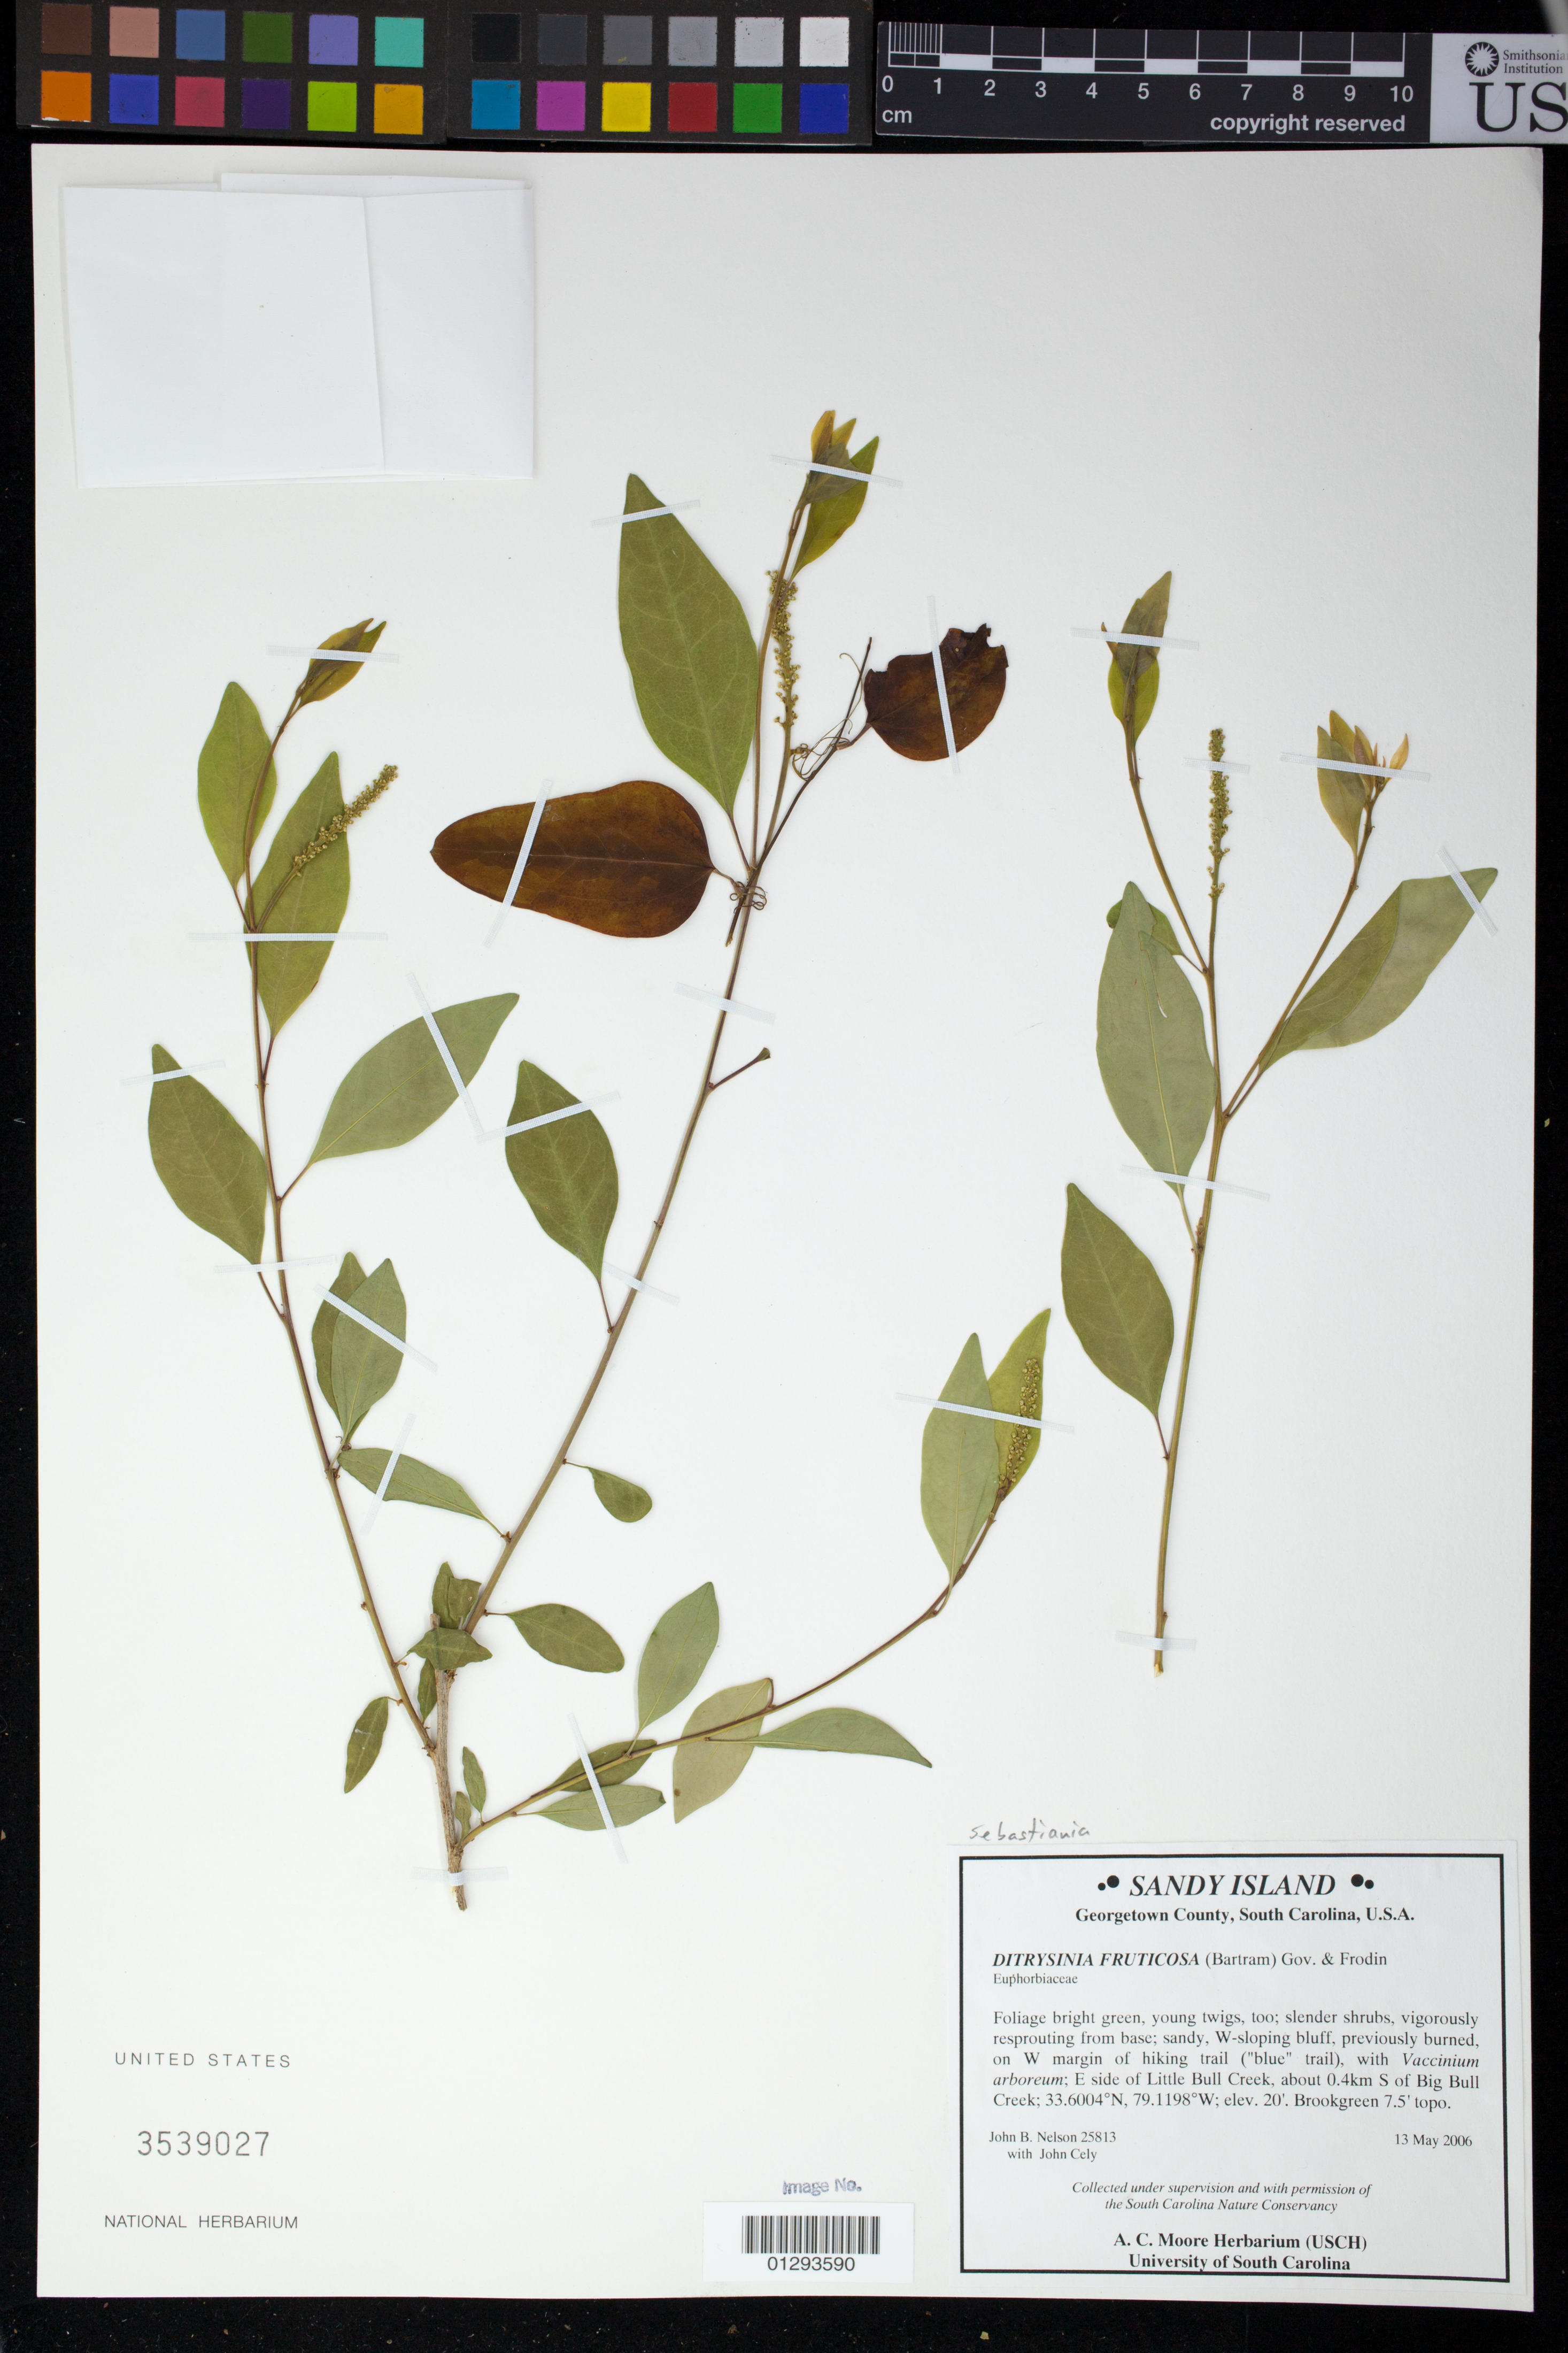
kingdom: Plantae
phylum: Tracheophyta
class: Magnoliopsida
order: Malpighiales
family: Euphorbiaceae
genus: Sebastiania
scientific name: Sebastiania fruticosa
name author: (Bartram) Fernald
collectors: J. B. Nelson & J. Cely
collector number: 25813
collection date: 2006-05-13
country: United States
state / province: South Carolina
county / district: Georgetown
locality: on W margin of hiking trail ("blue" trail); E side of Little Bull Creek, about 0.4km S of Big Bull Creek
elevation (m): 6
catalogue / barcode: US 3539027